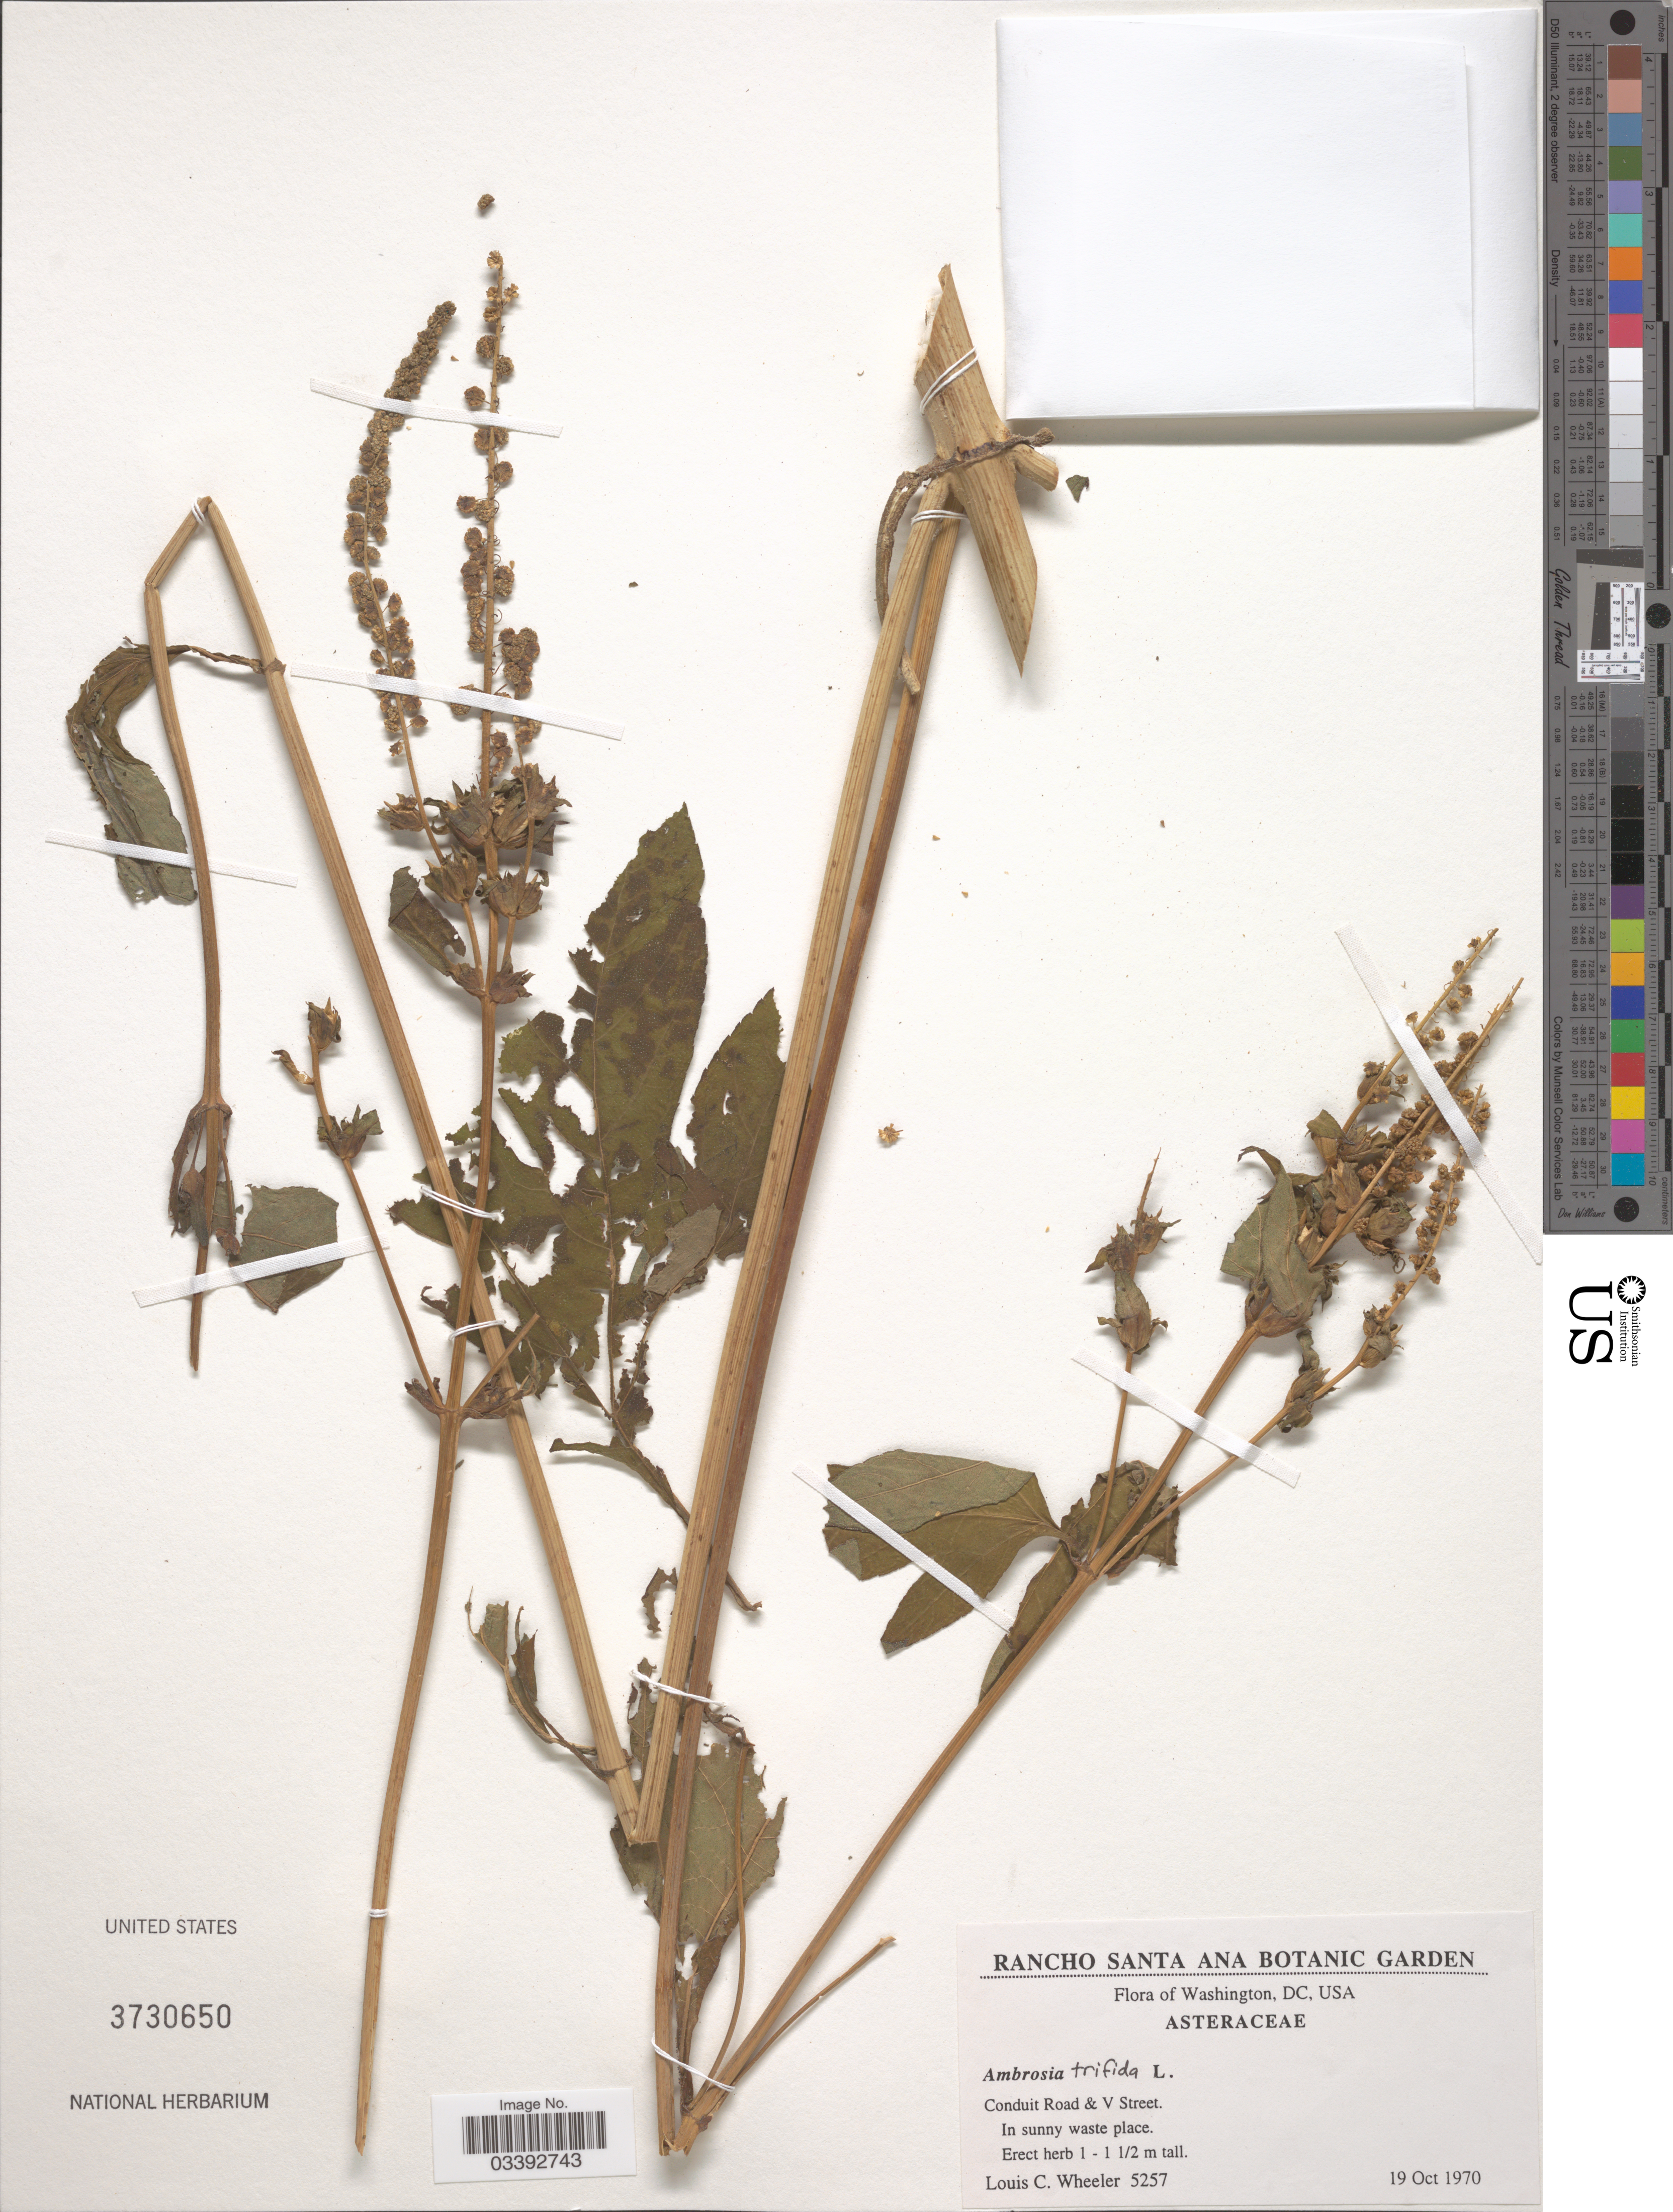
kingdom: Plantae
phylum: Tracheophyta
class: Magnoliopsida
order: Asterales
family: Asteraceae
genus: Ambrosia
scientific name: Ambrosia trifida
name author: L.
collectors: L. C. Wheeler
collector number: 5257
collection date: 1970-10-19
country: United States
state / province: District of Columbia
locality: Washington, DC. Conduit Road & V Street.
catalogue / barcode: US 3730650